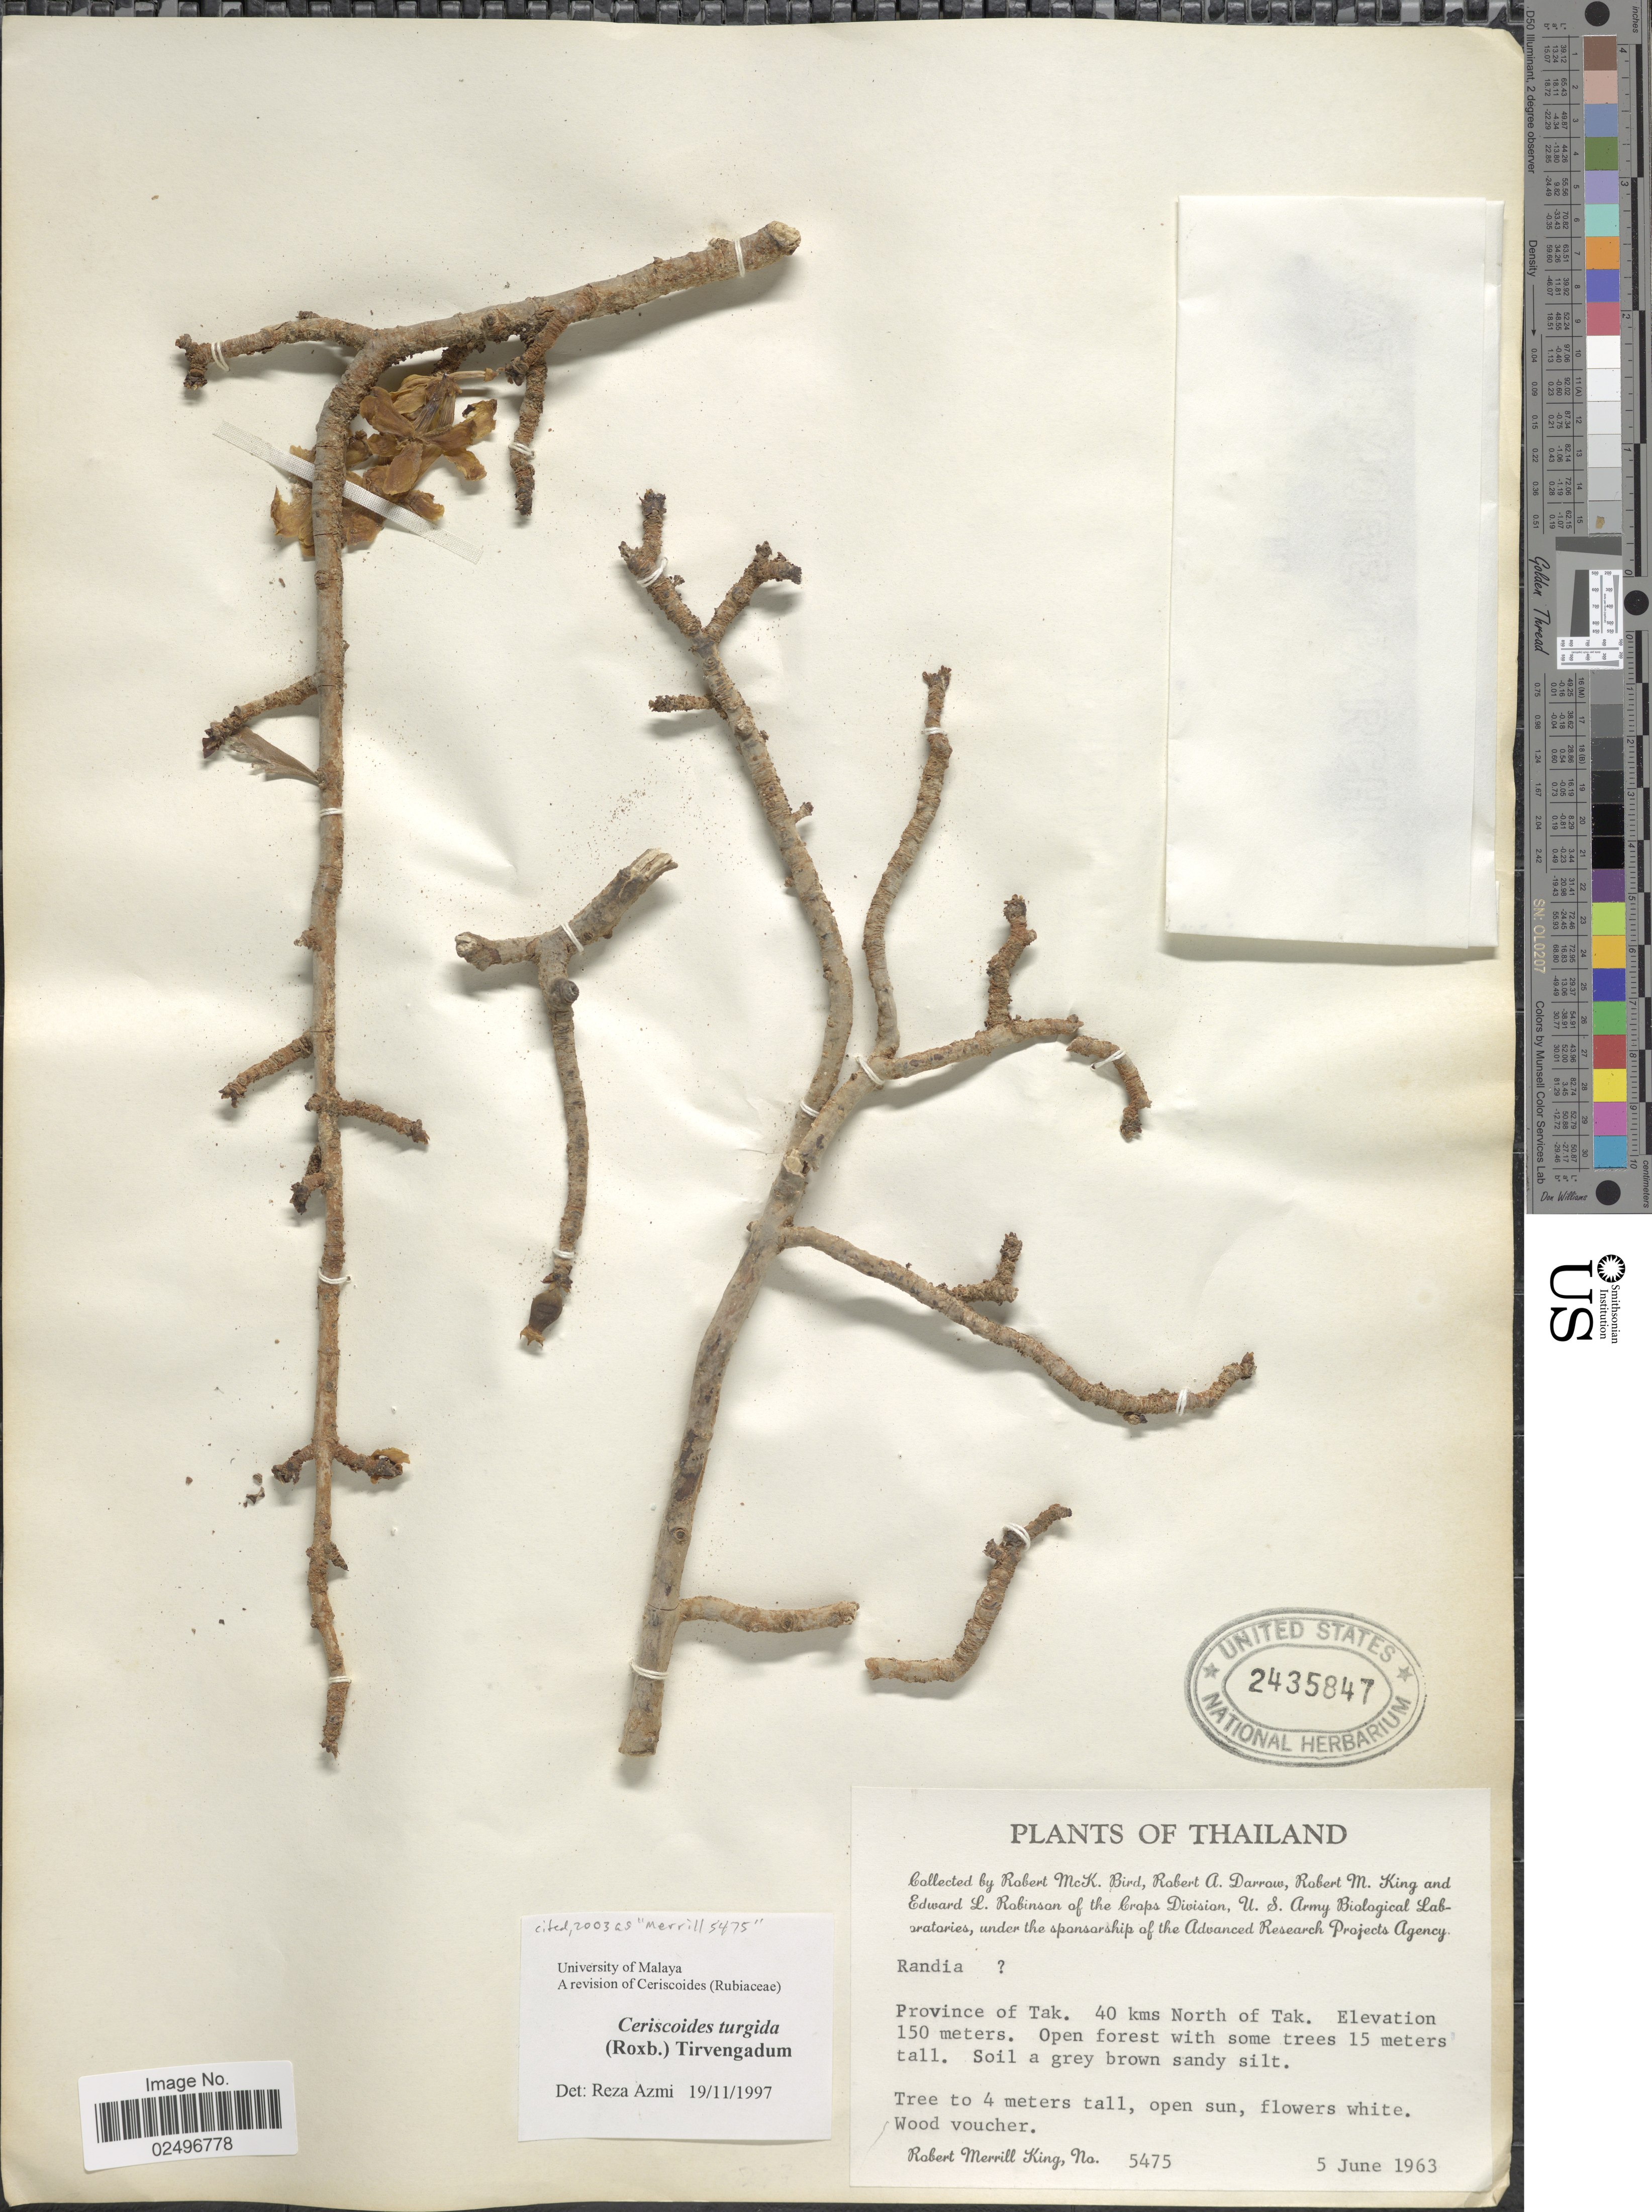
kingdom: Plantae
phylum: Tracheophyta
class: Magnoliopsida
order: Gentianales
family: Rubiaceae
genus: Ceriscoides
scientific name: Ceriscoides turgida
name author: (Roxb.) Tirveng.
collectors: R. M. King, R. M. Bird, R. A. Darrow & E. L. Robinson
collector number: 5475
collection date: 1963-06-05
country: Thailand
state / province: Tak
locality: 40 kms North of Tak. Open forest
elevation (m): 150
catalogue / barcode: US 2435847